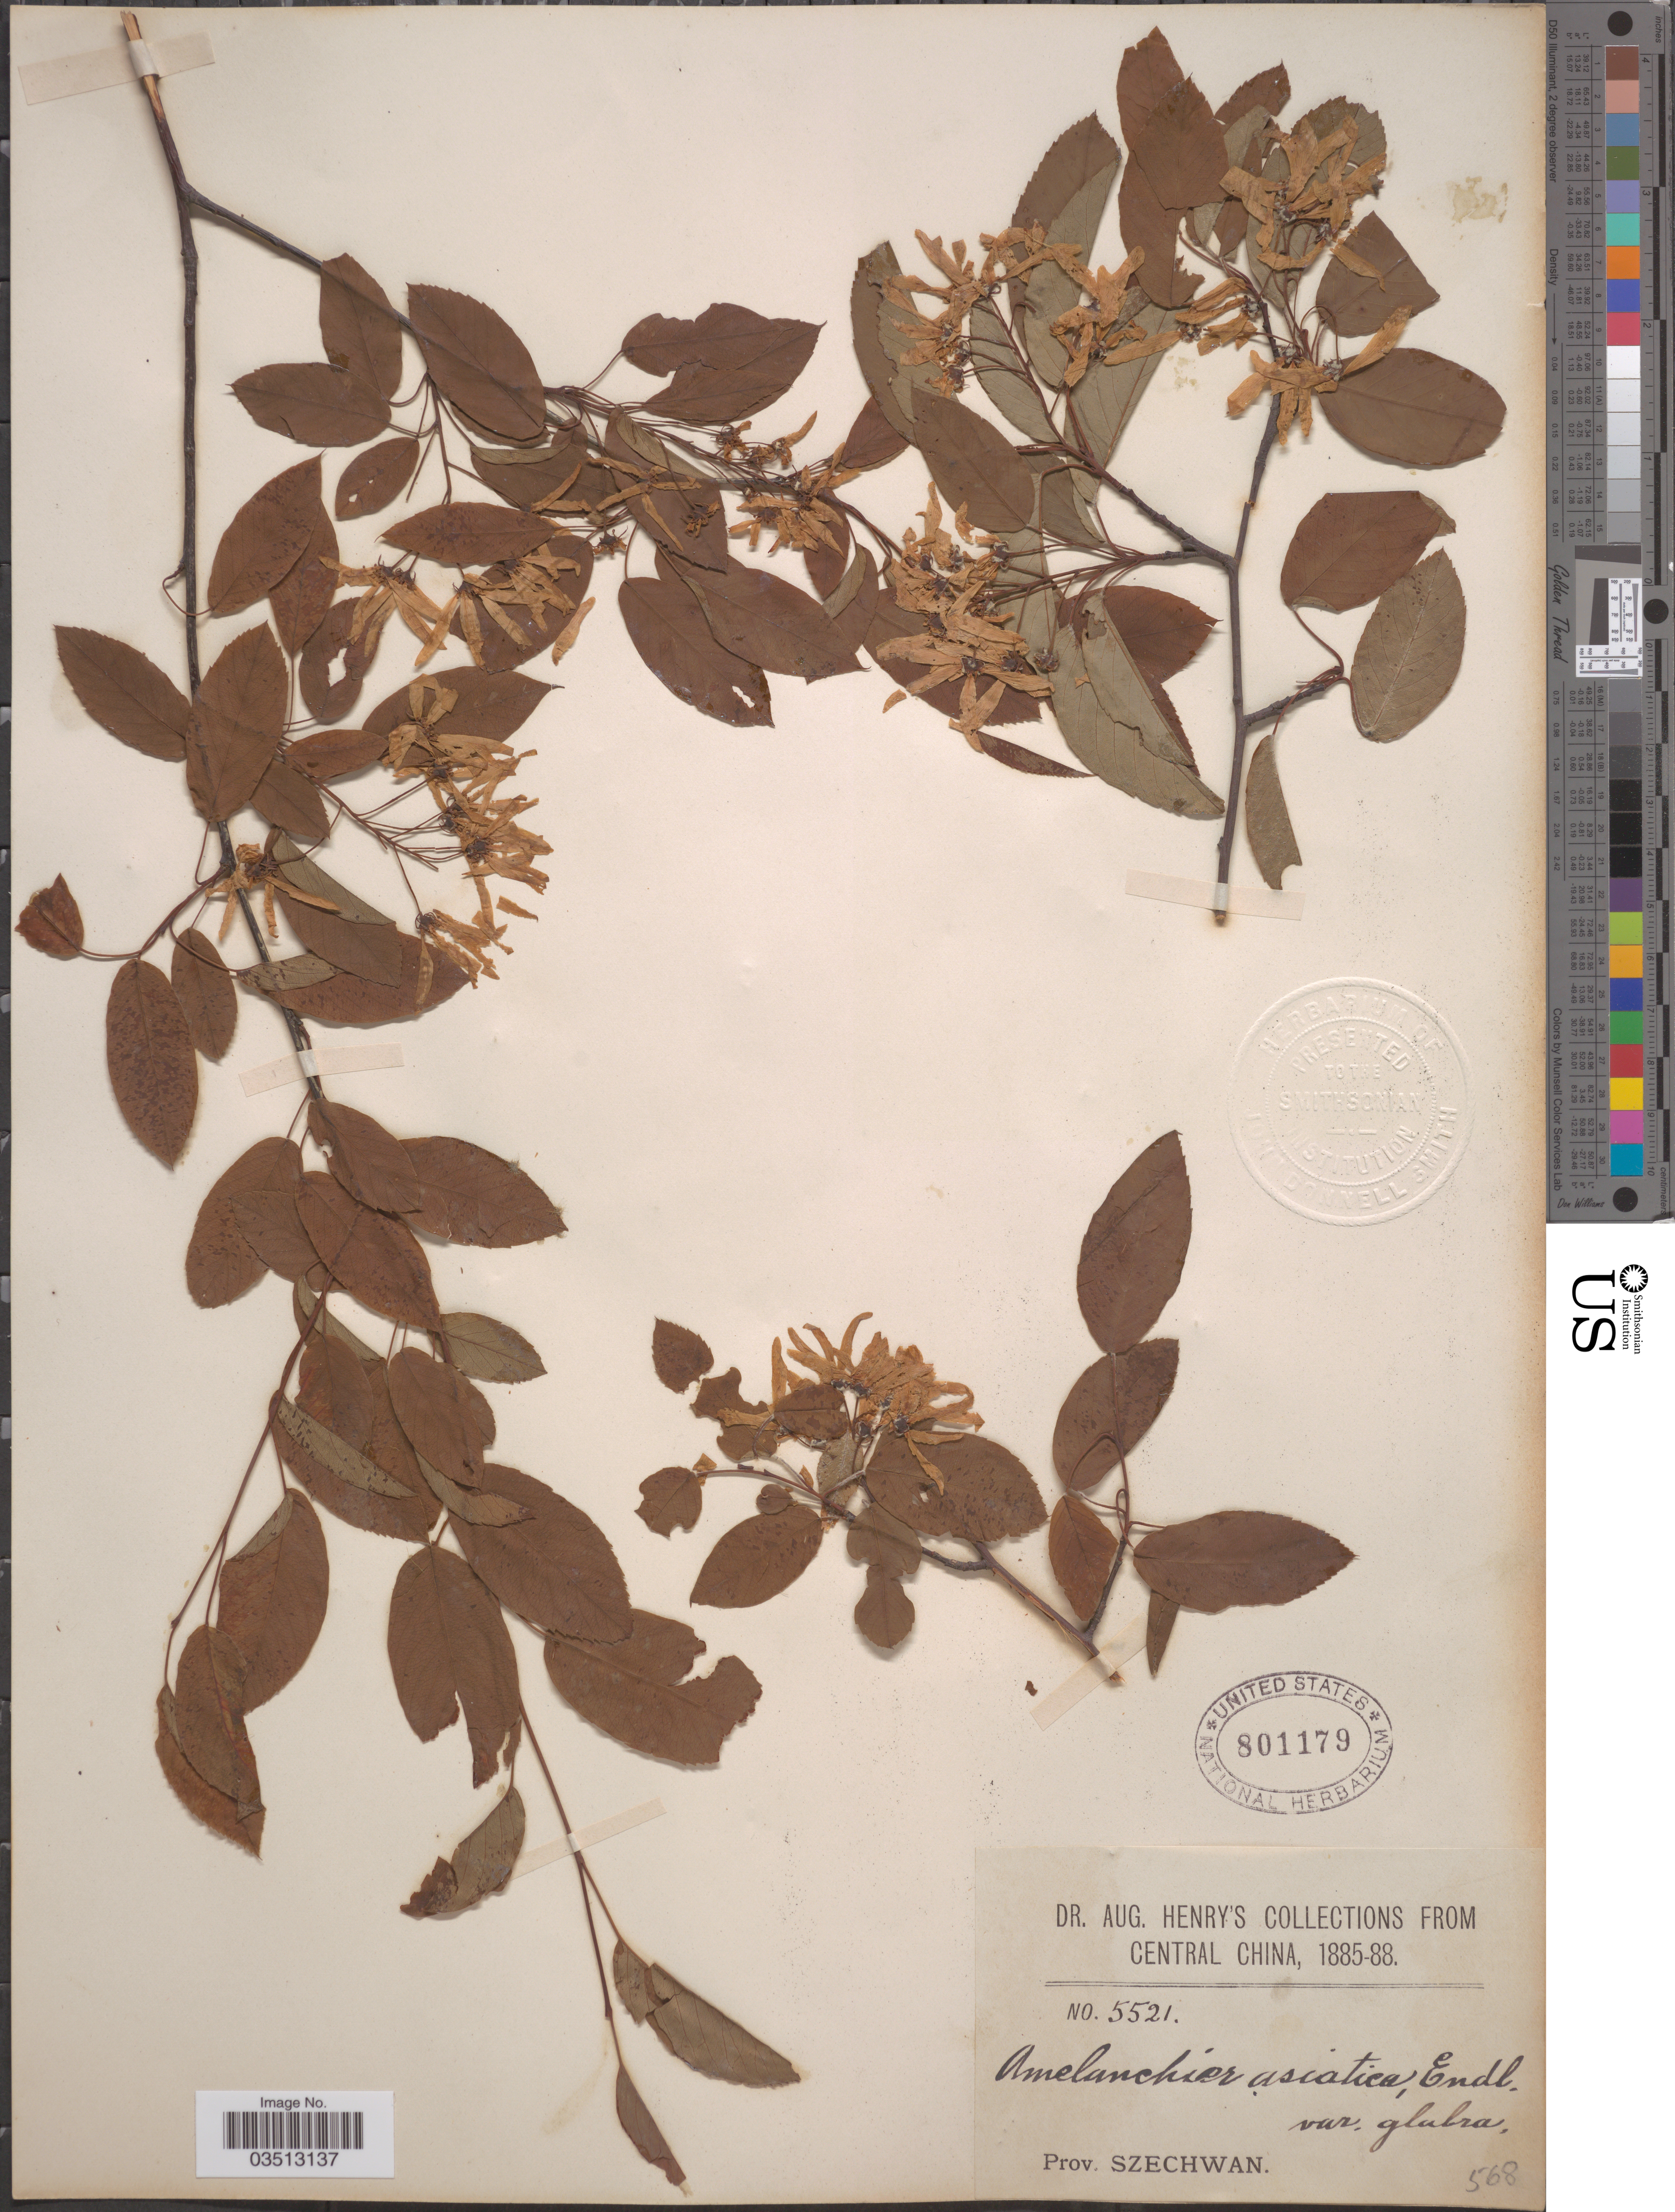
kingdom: Plantae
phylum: Tracheophyta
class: Magnoliopsida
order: Rosales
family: Rosaceae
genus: Amelanchier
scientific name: Amelanchier asiatica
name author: (Siebold & Zucc.) Endl. ex Walp.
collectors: A. Henry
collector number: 5521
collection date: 1885/1888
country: China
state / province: Sichuan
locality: Central China. Prov. Szechwan.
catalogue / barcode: US 801179